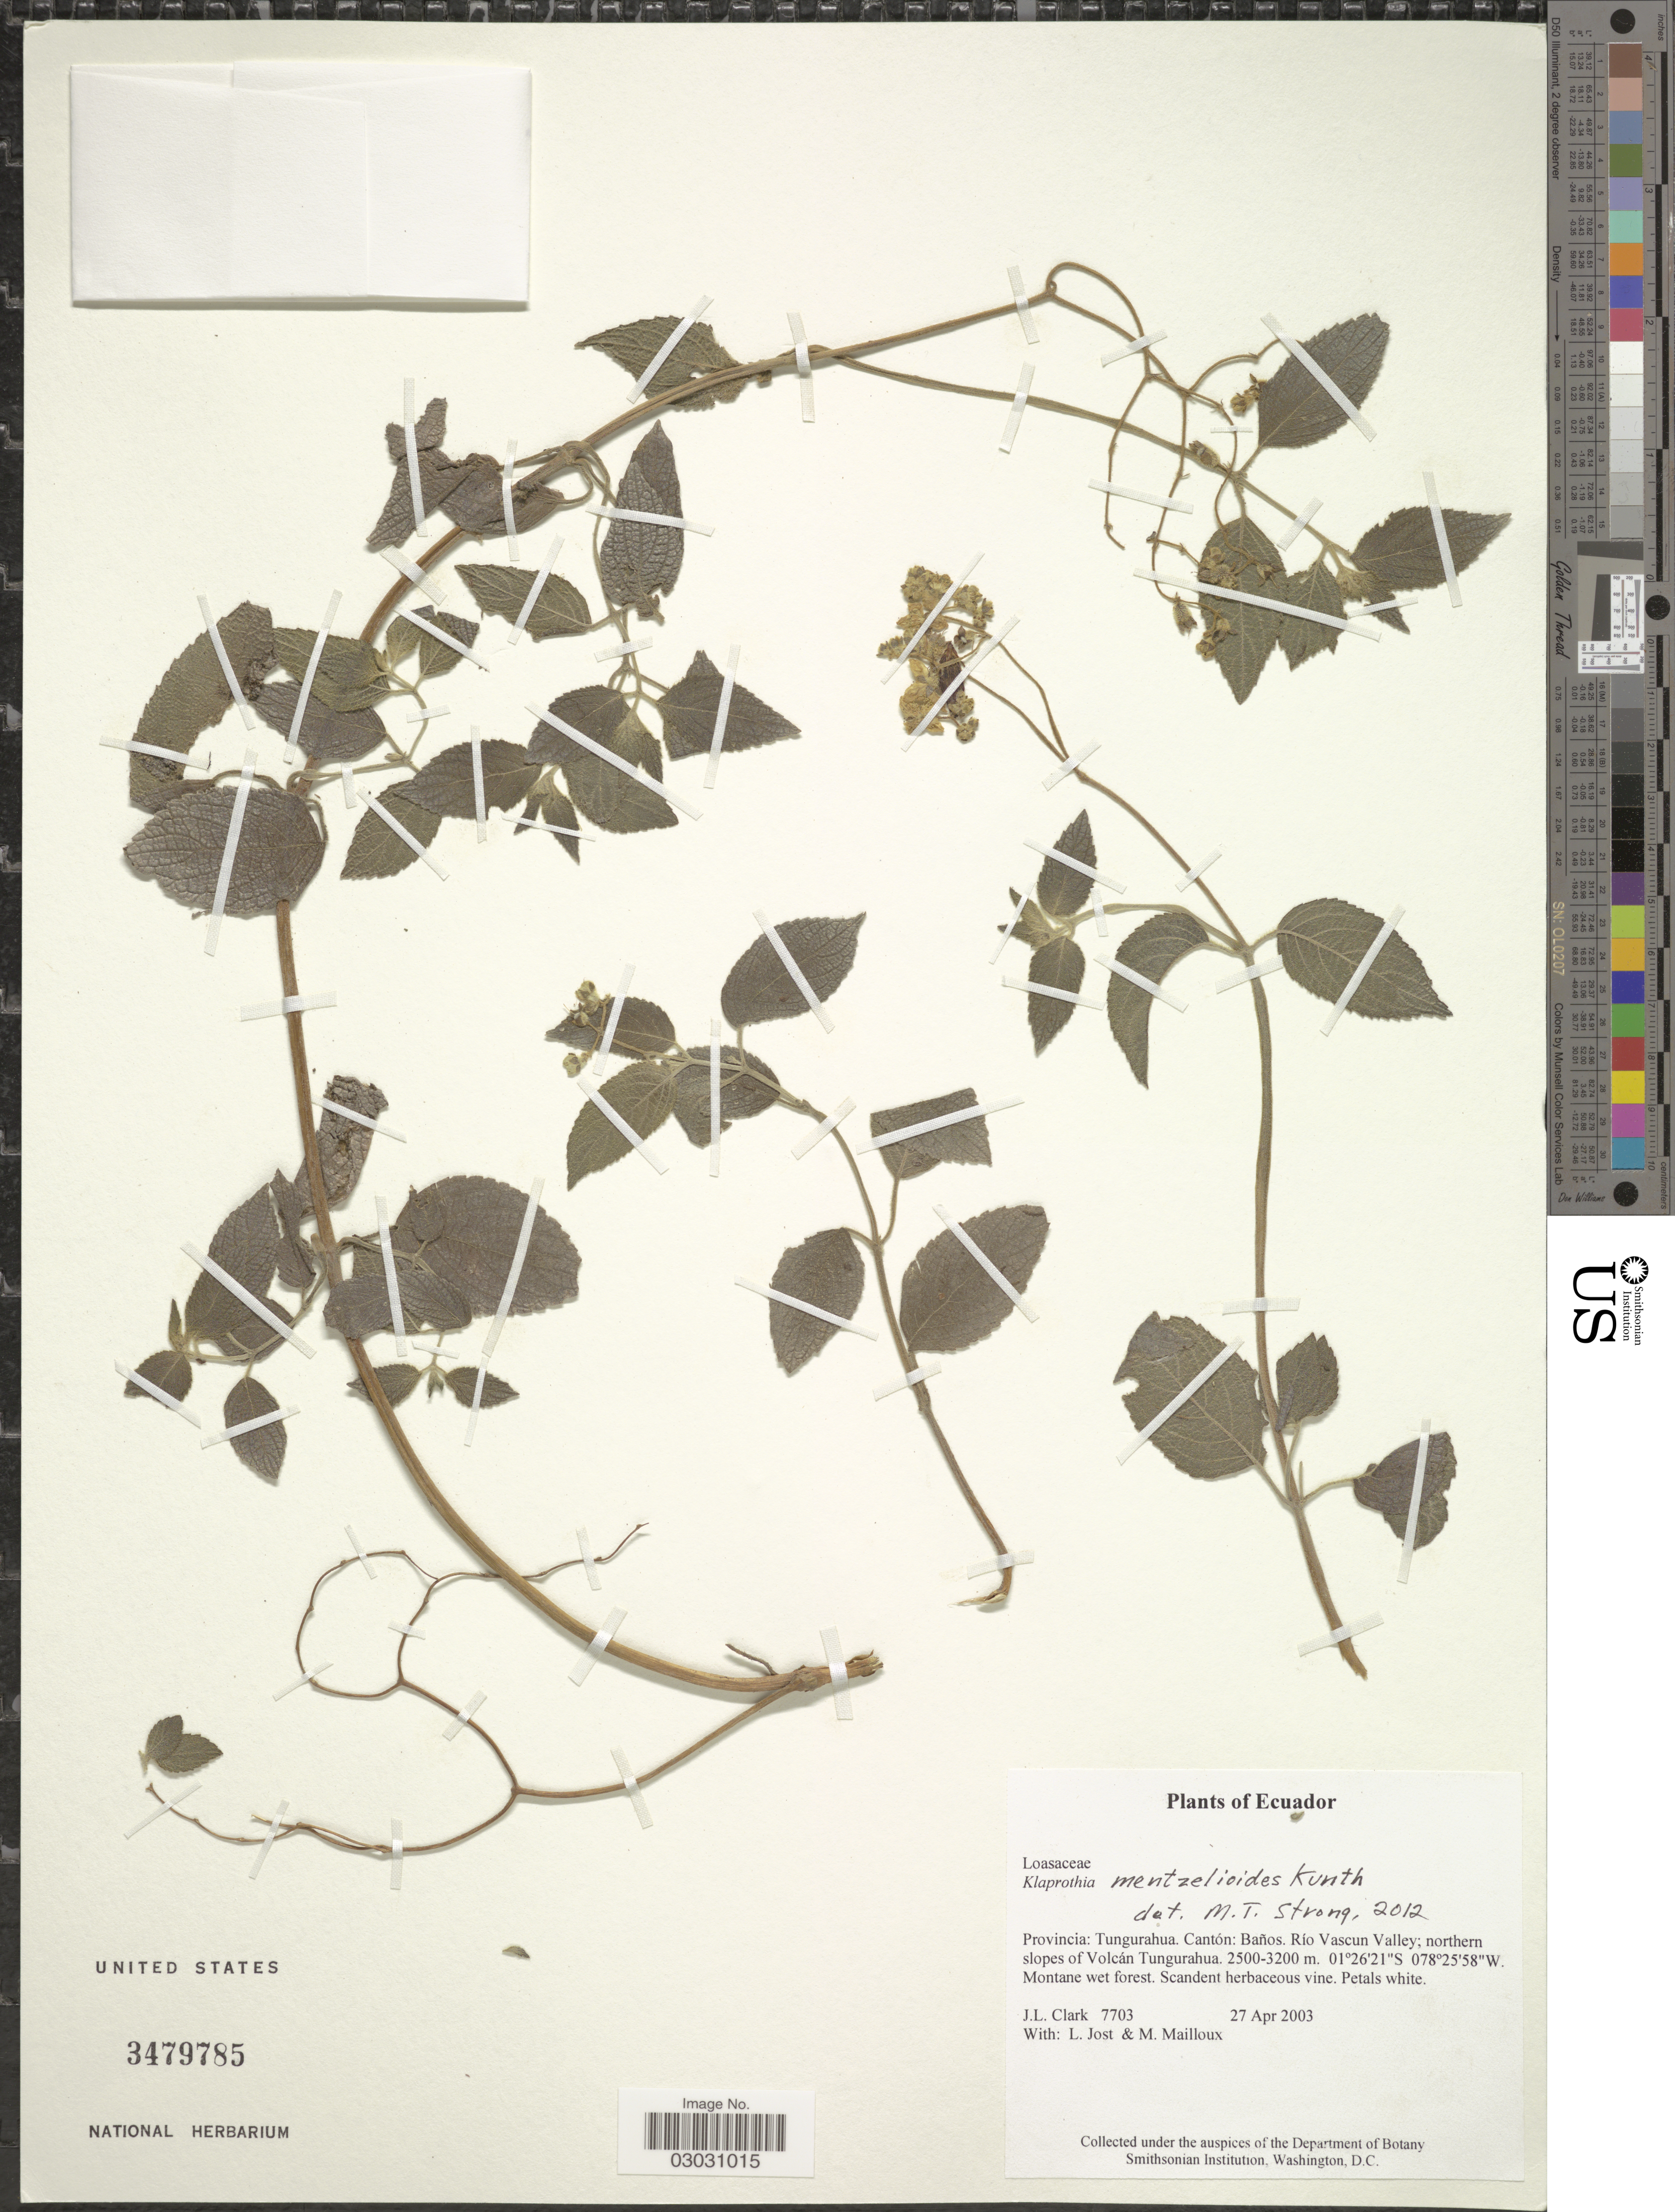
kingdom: Plantae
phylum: Tracheophyta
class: Magnoliopsida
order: Cornales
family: Loasaceae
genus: Klaprothia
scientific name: Klaprothia mentzelioides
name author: Kunth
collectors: J. L. Clark, L. Jost & M. Mailloux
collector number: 7703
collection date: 2003-04-27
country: Ecuador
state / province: Tungurahua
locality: Cantón: Baños, Rio Vascun Valley, northern slopes of Volcán Tungurahua.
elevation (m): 2500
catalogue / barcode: US 3479785